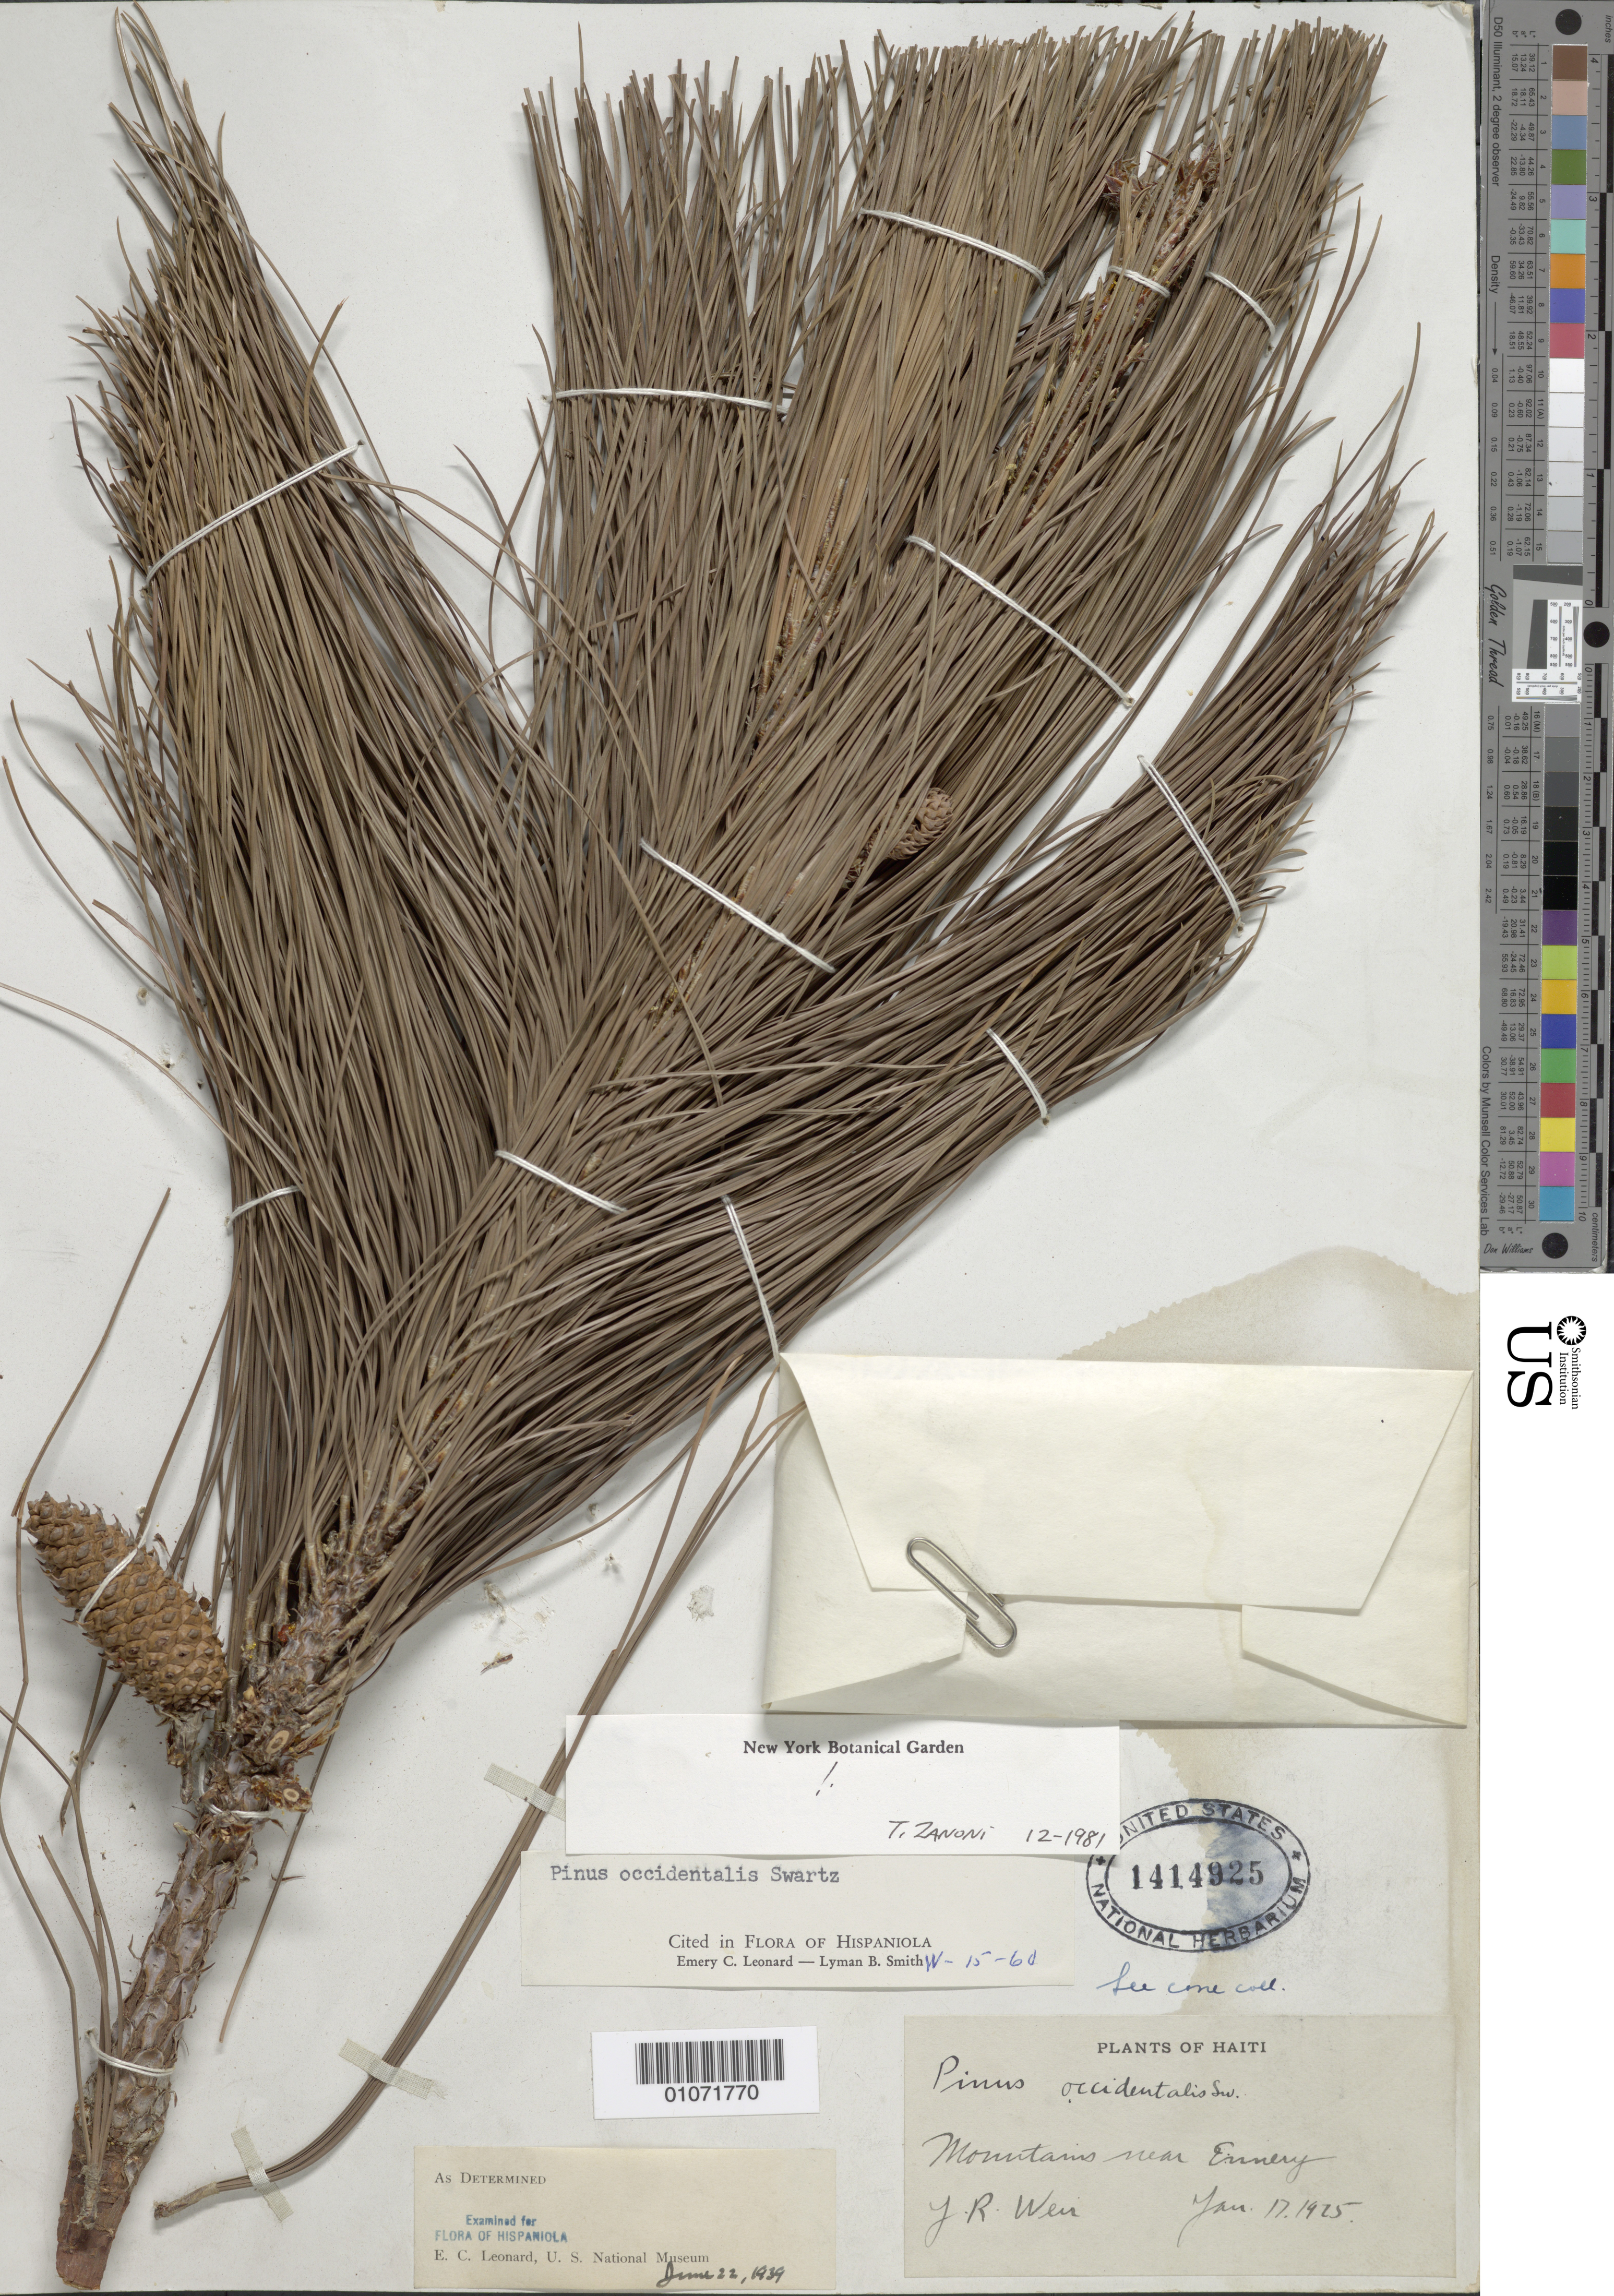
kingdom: Plantae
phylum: Tracheophyta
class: Pinopsida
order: Pinales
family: Pinaceae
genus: Pinus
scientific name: Pinus occidentalis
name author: Sw.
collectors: J. Weir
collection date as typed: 17 Jul 1925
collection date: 1925-07-17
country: Haiti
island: Hispaniola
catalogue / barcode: US 1414925